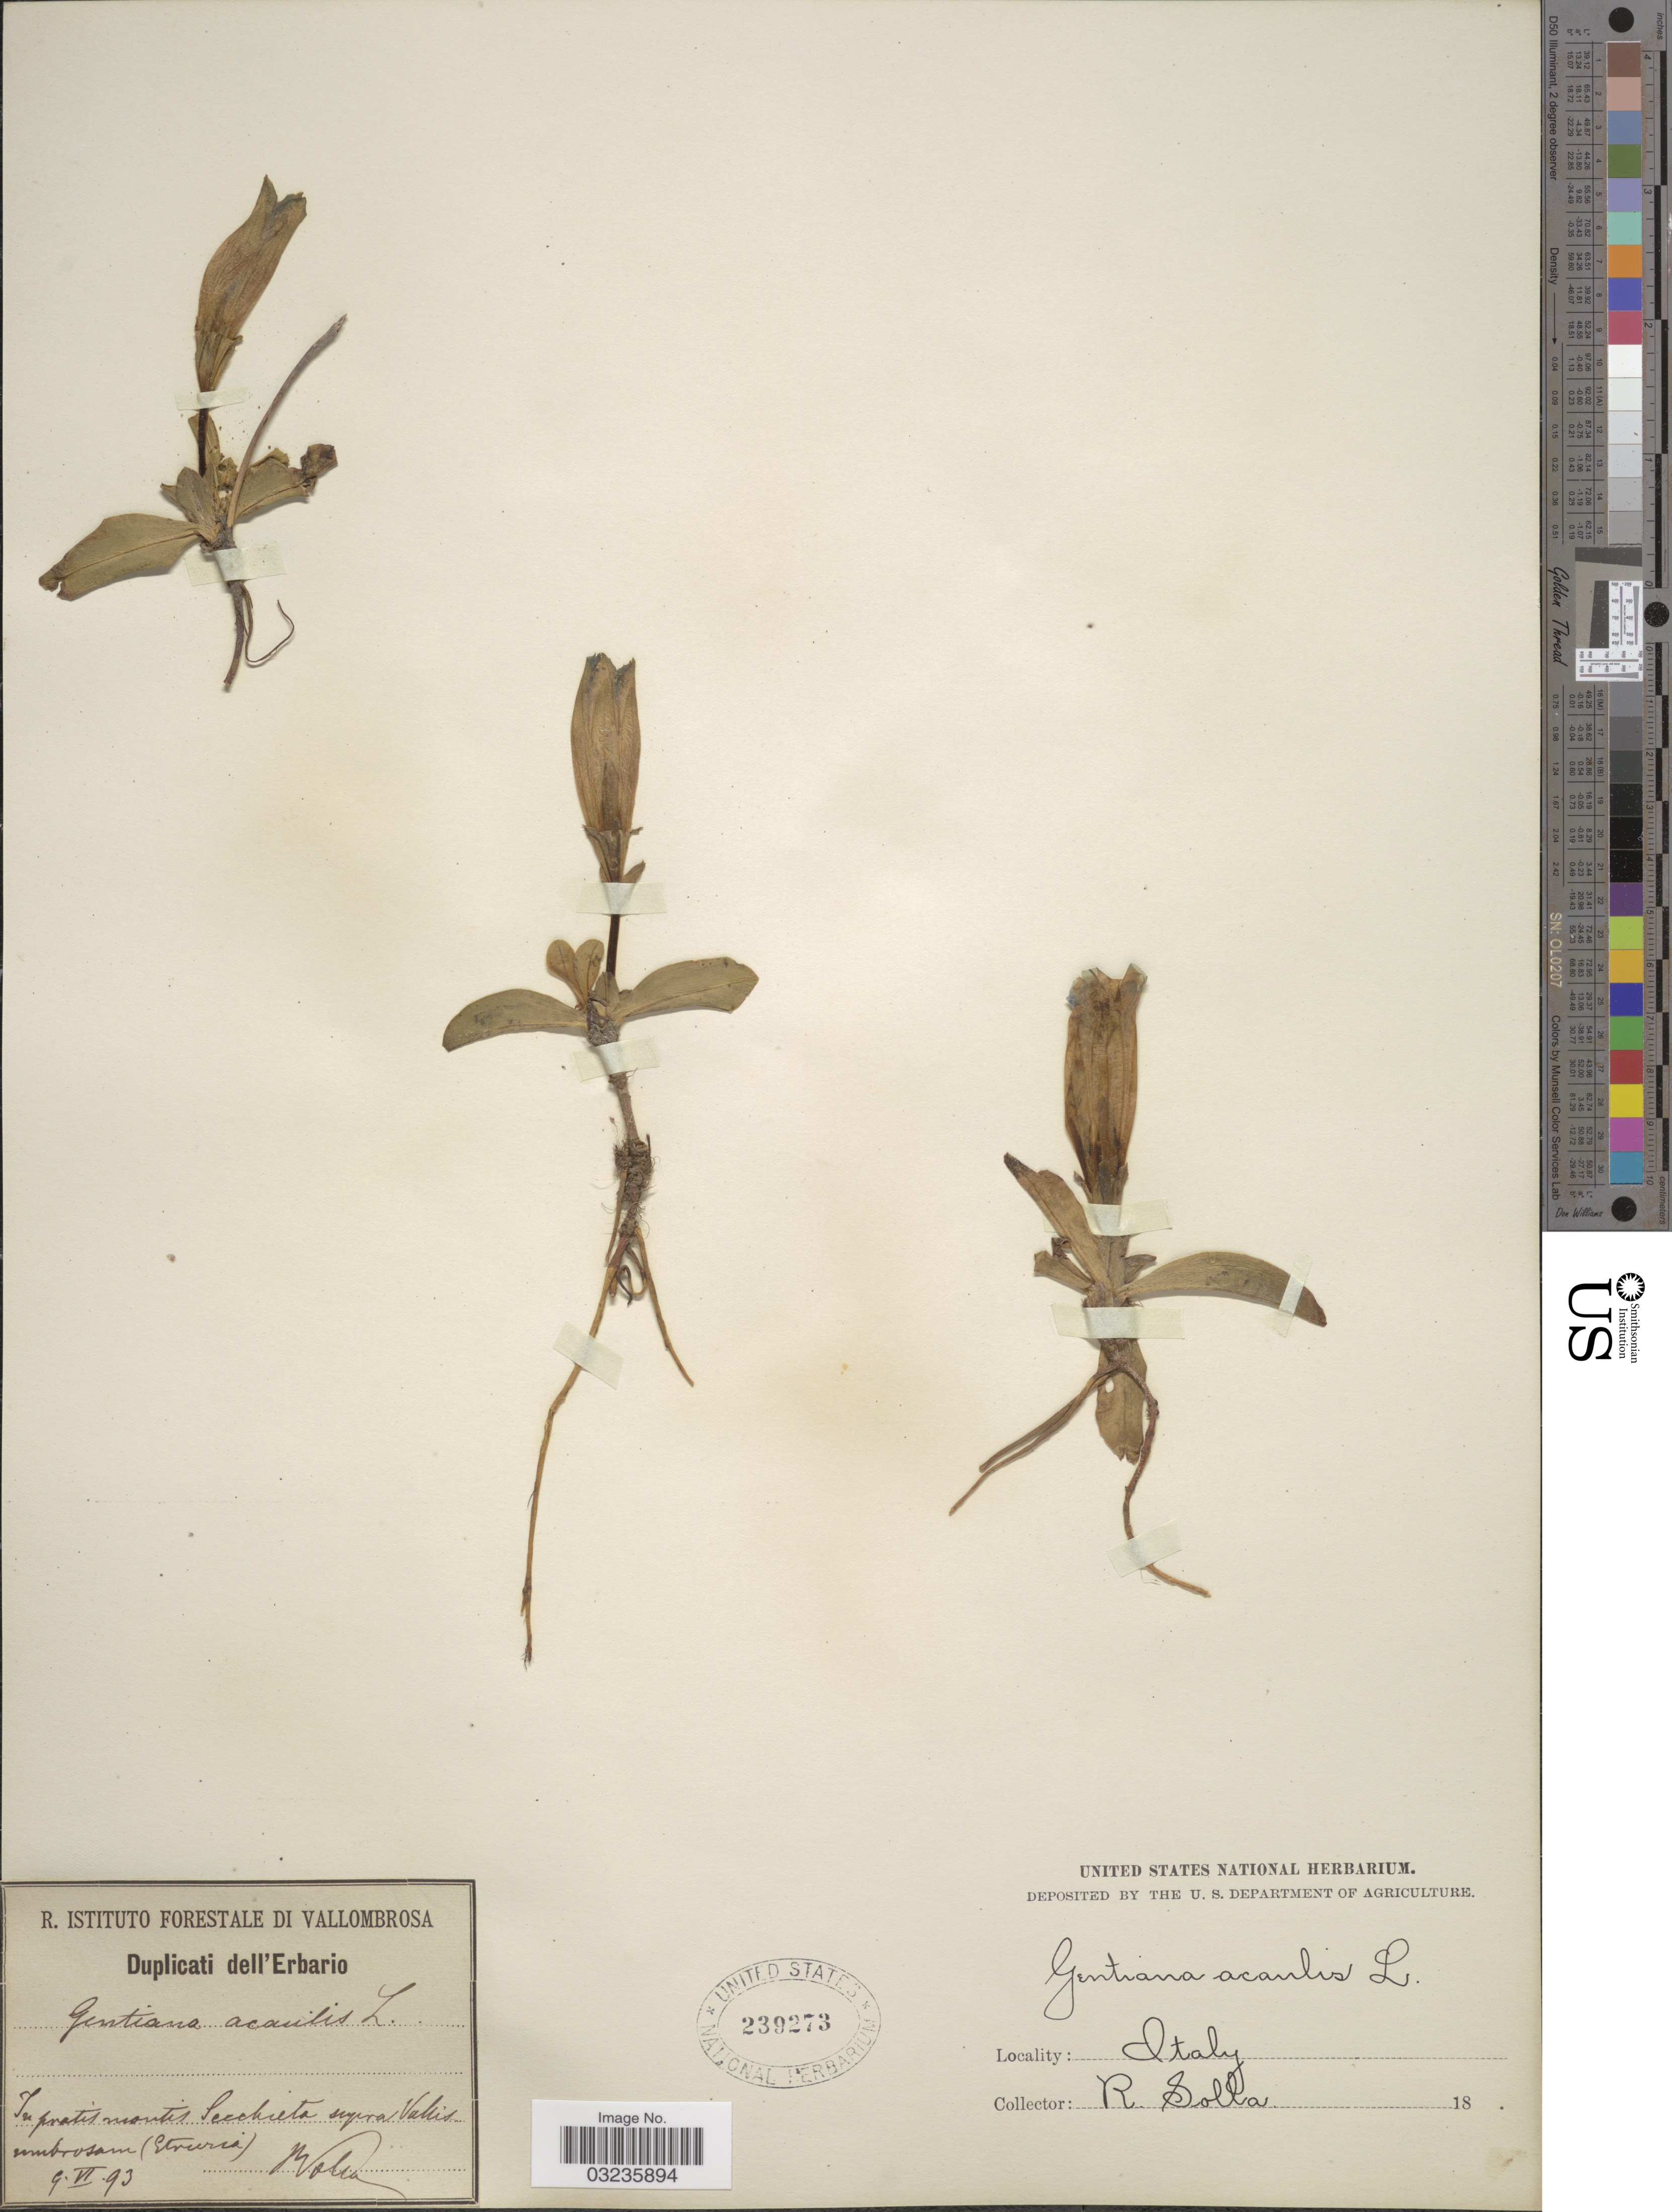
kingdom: Plantae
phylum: Tracheophyta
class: Magnoliopsida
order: Gentianales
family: Gentianaceae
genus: Gentiana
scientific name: Gentiana acaulis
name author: L.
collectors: R. Solla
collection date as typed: Transcribed d/m/y: 9/6/93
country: Italy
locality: In pratis montis Sechieta [interpreted] supra Vallis umbrosam (Etruria).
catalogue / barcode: US 239273